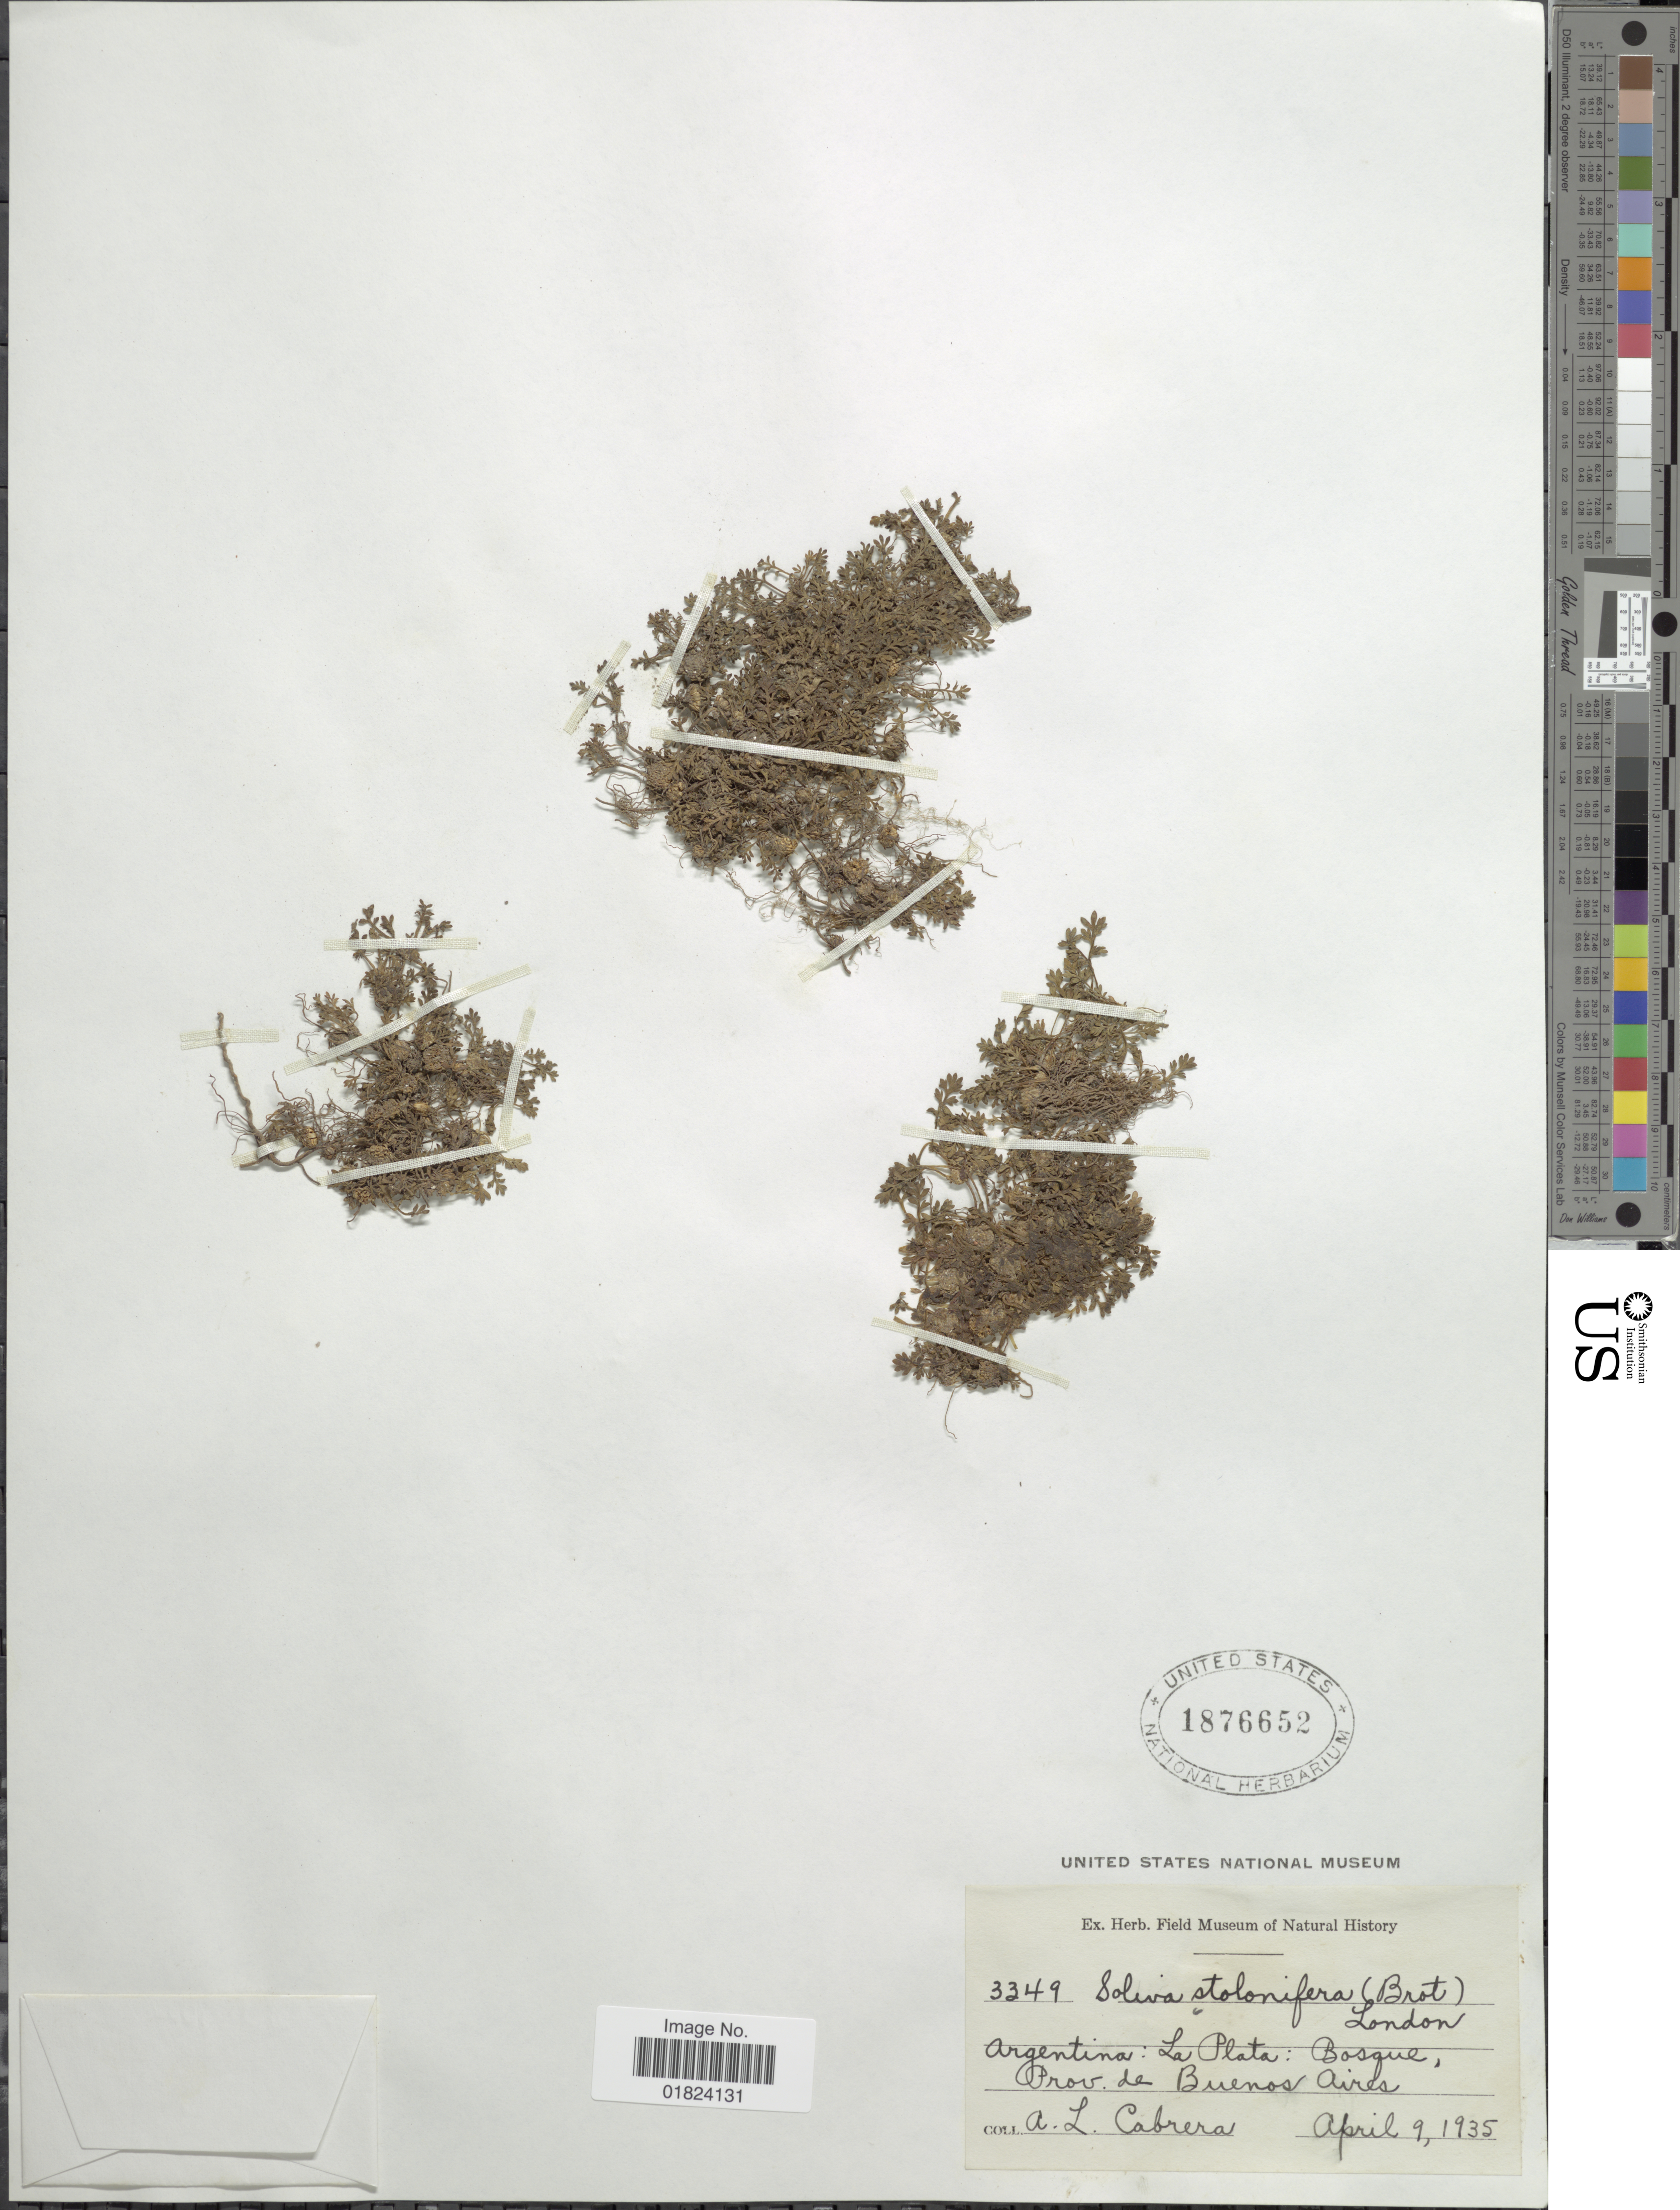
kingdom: Plantae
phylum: Tracheophyta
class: Magnoliopsida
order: Asterales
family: Asteraceae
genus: Soliva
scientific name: Soliva stolonifera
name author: (Brot.) Loudon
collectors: A. L. Cabrera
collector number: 3349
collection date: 1935-04-09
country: Argentina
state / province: Buenos Aires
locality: La Plata: boswue.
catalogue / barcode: US 1876652